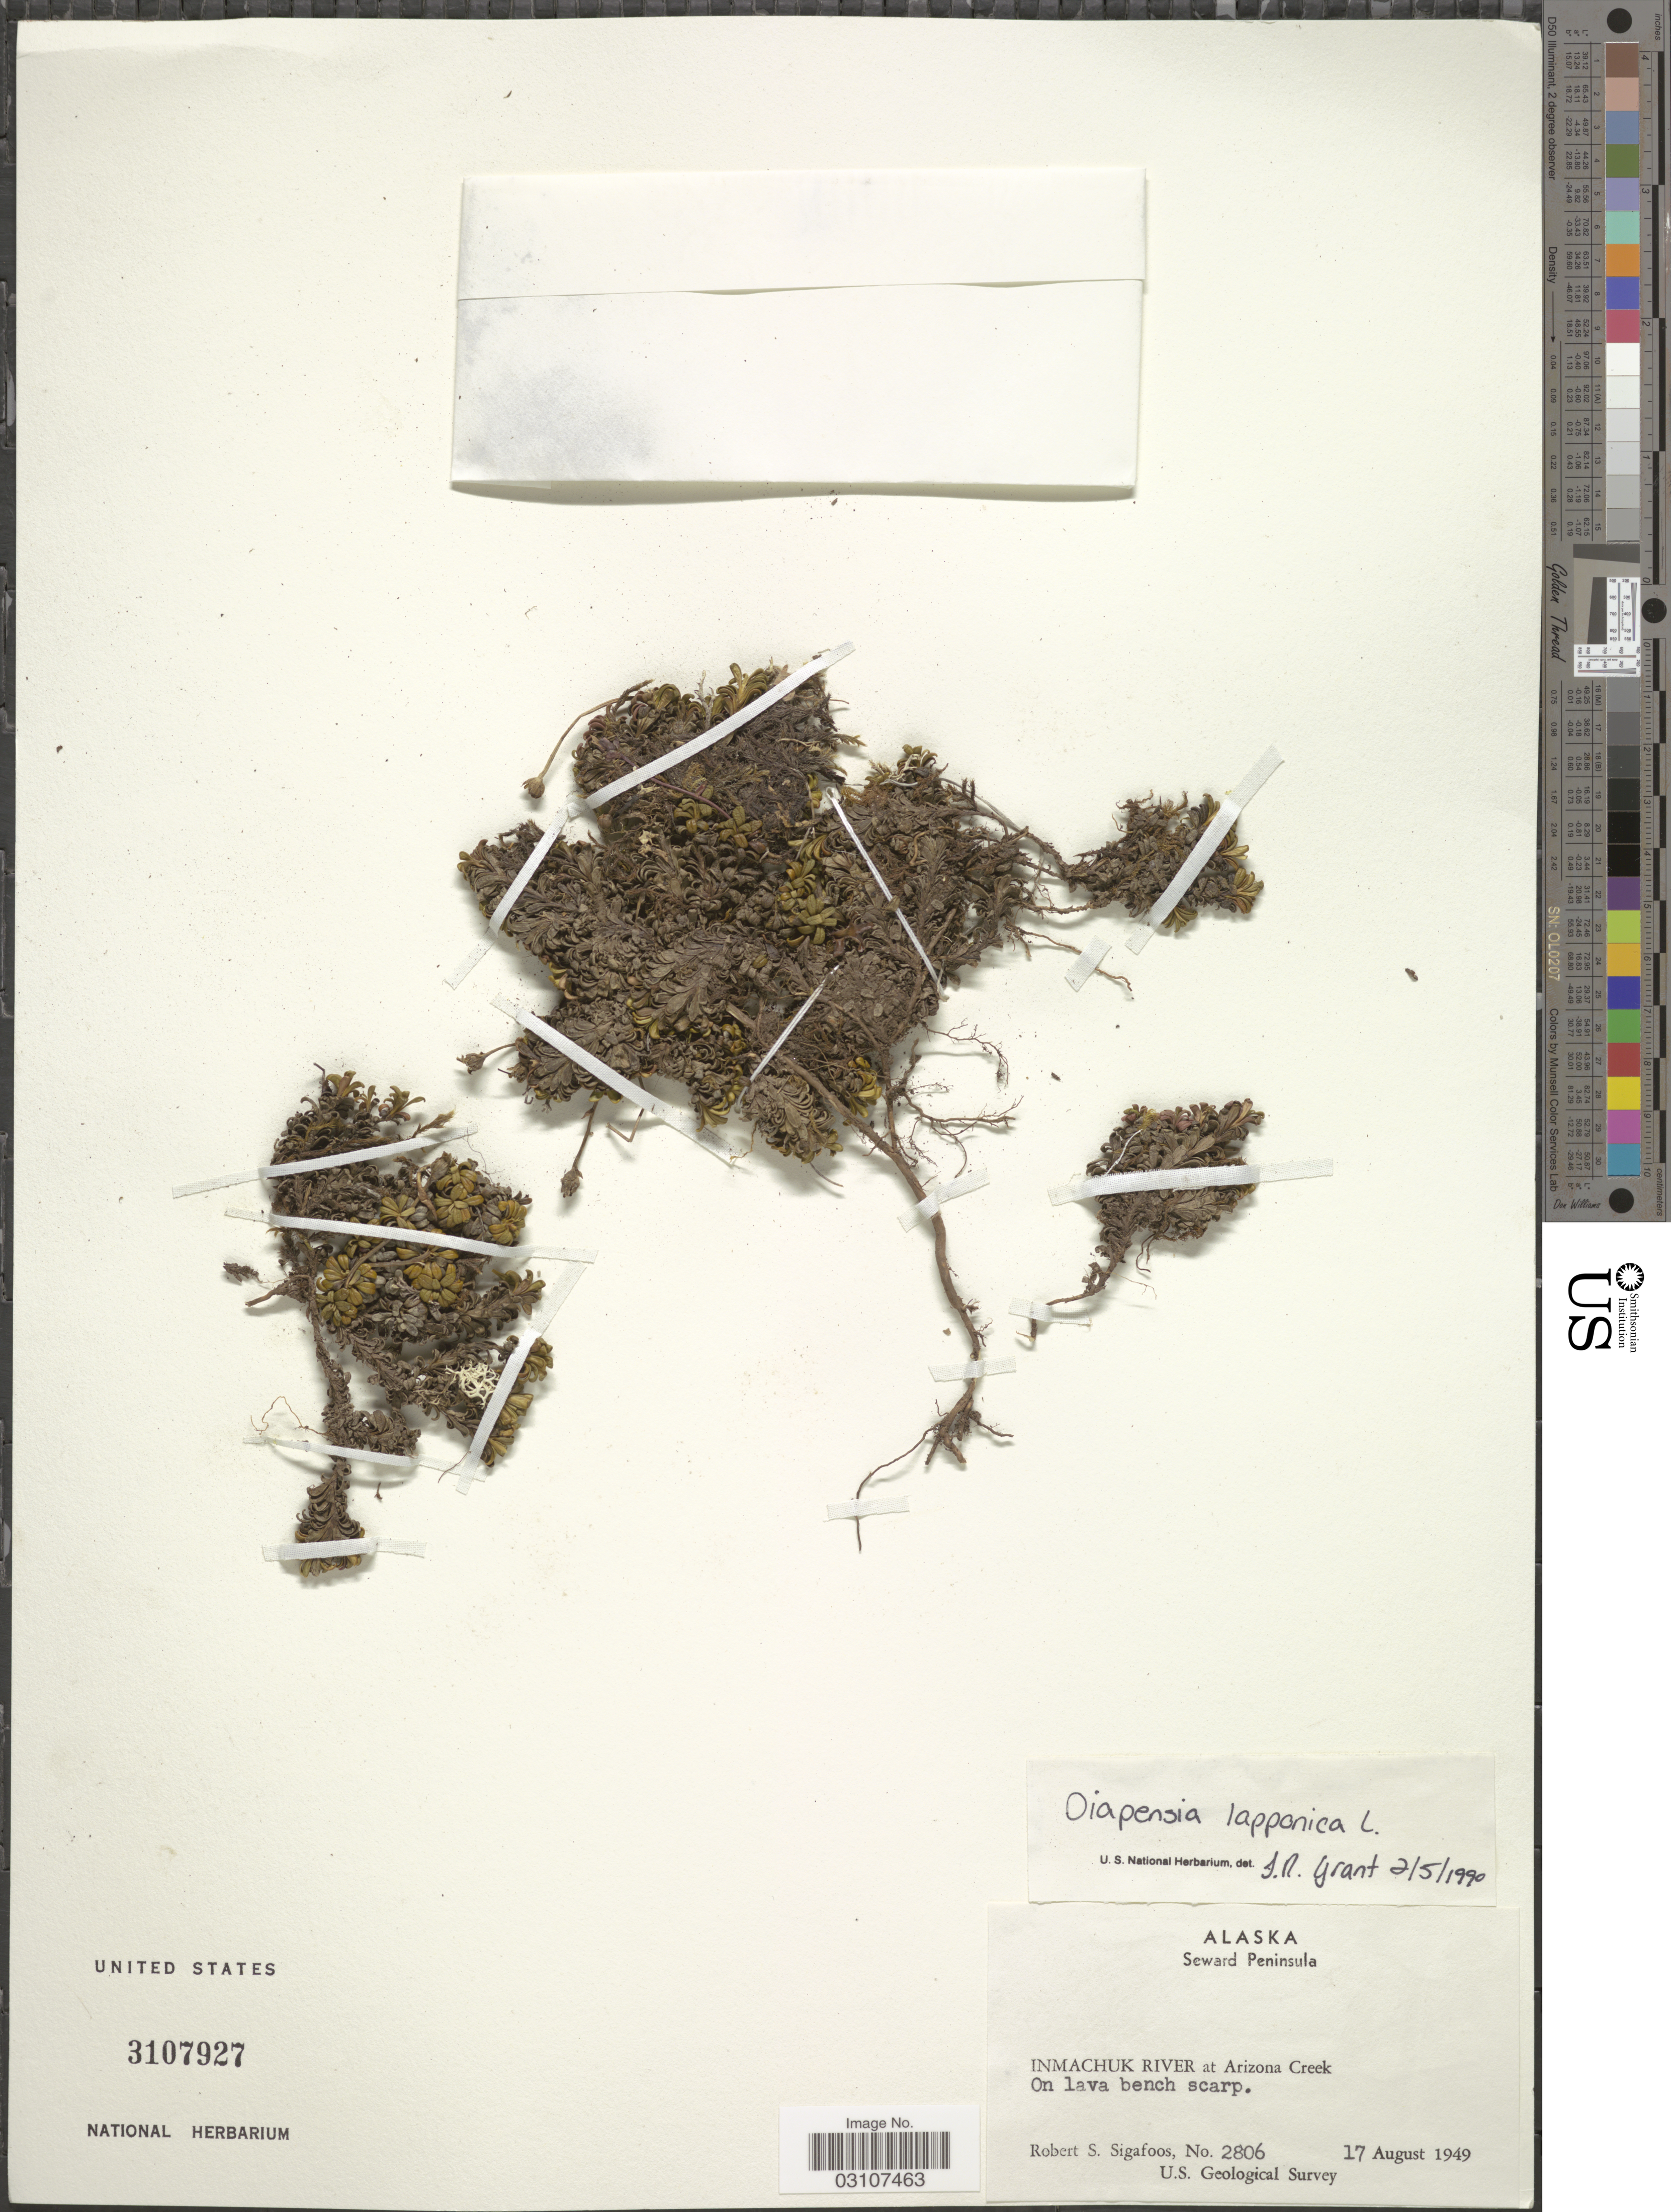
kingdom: Plantae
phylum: Tracheophyta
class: Magnoliopsida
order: Ericales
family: Diapensiaceae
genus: Diapensia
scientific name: Diapensia lapponica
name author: L.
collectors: R. Sigafoos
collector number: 2806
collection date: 1949-08-17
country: United States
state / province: Alaska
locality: Seward Peninsula. Inmachuk River at Arizona Creek. On lava bench scarp.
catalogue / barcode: US 3107927